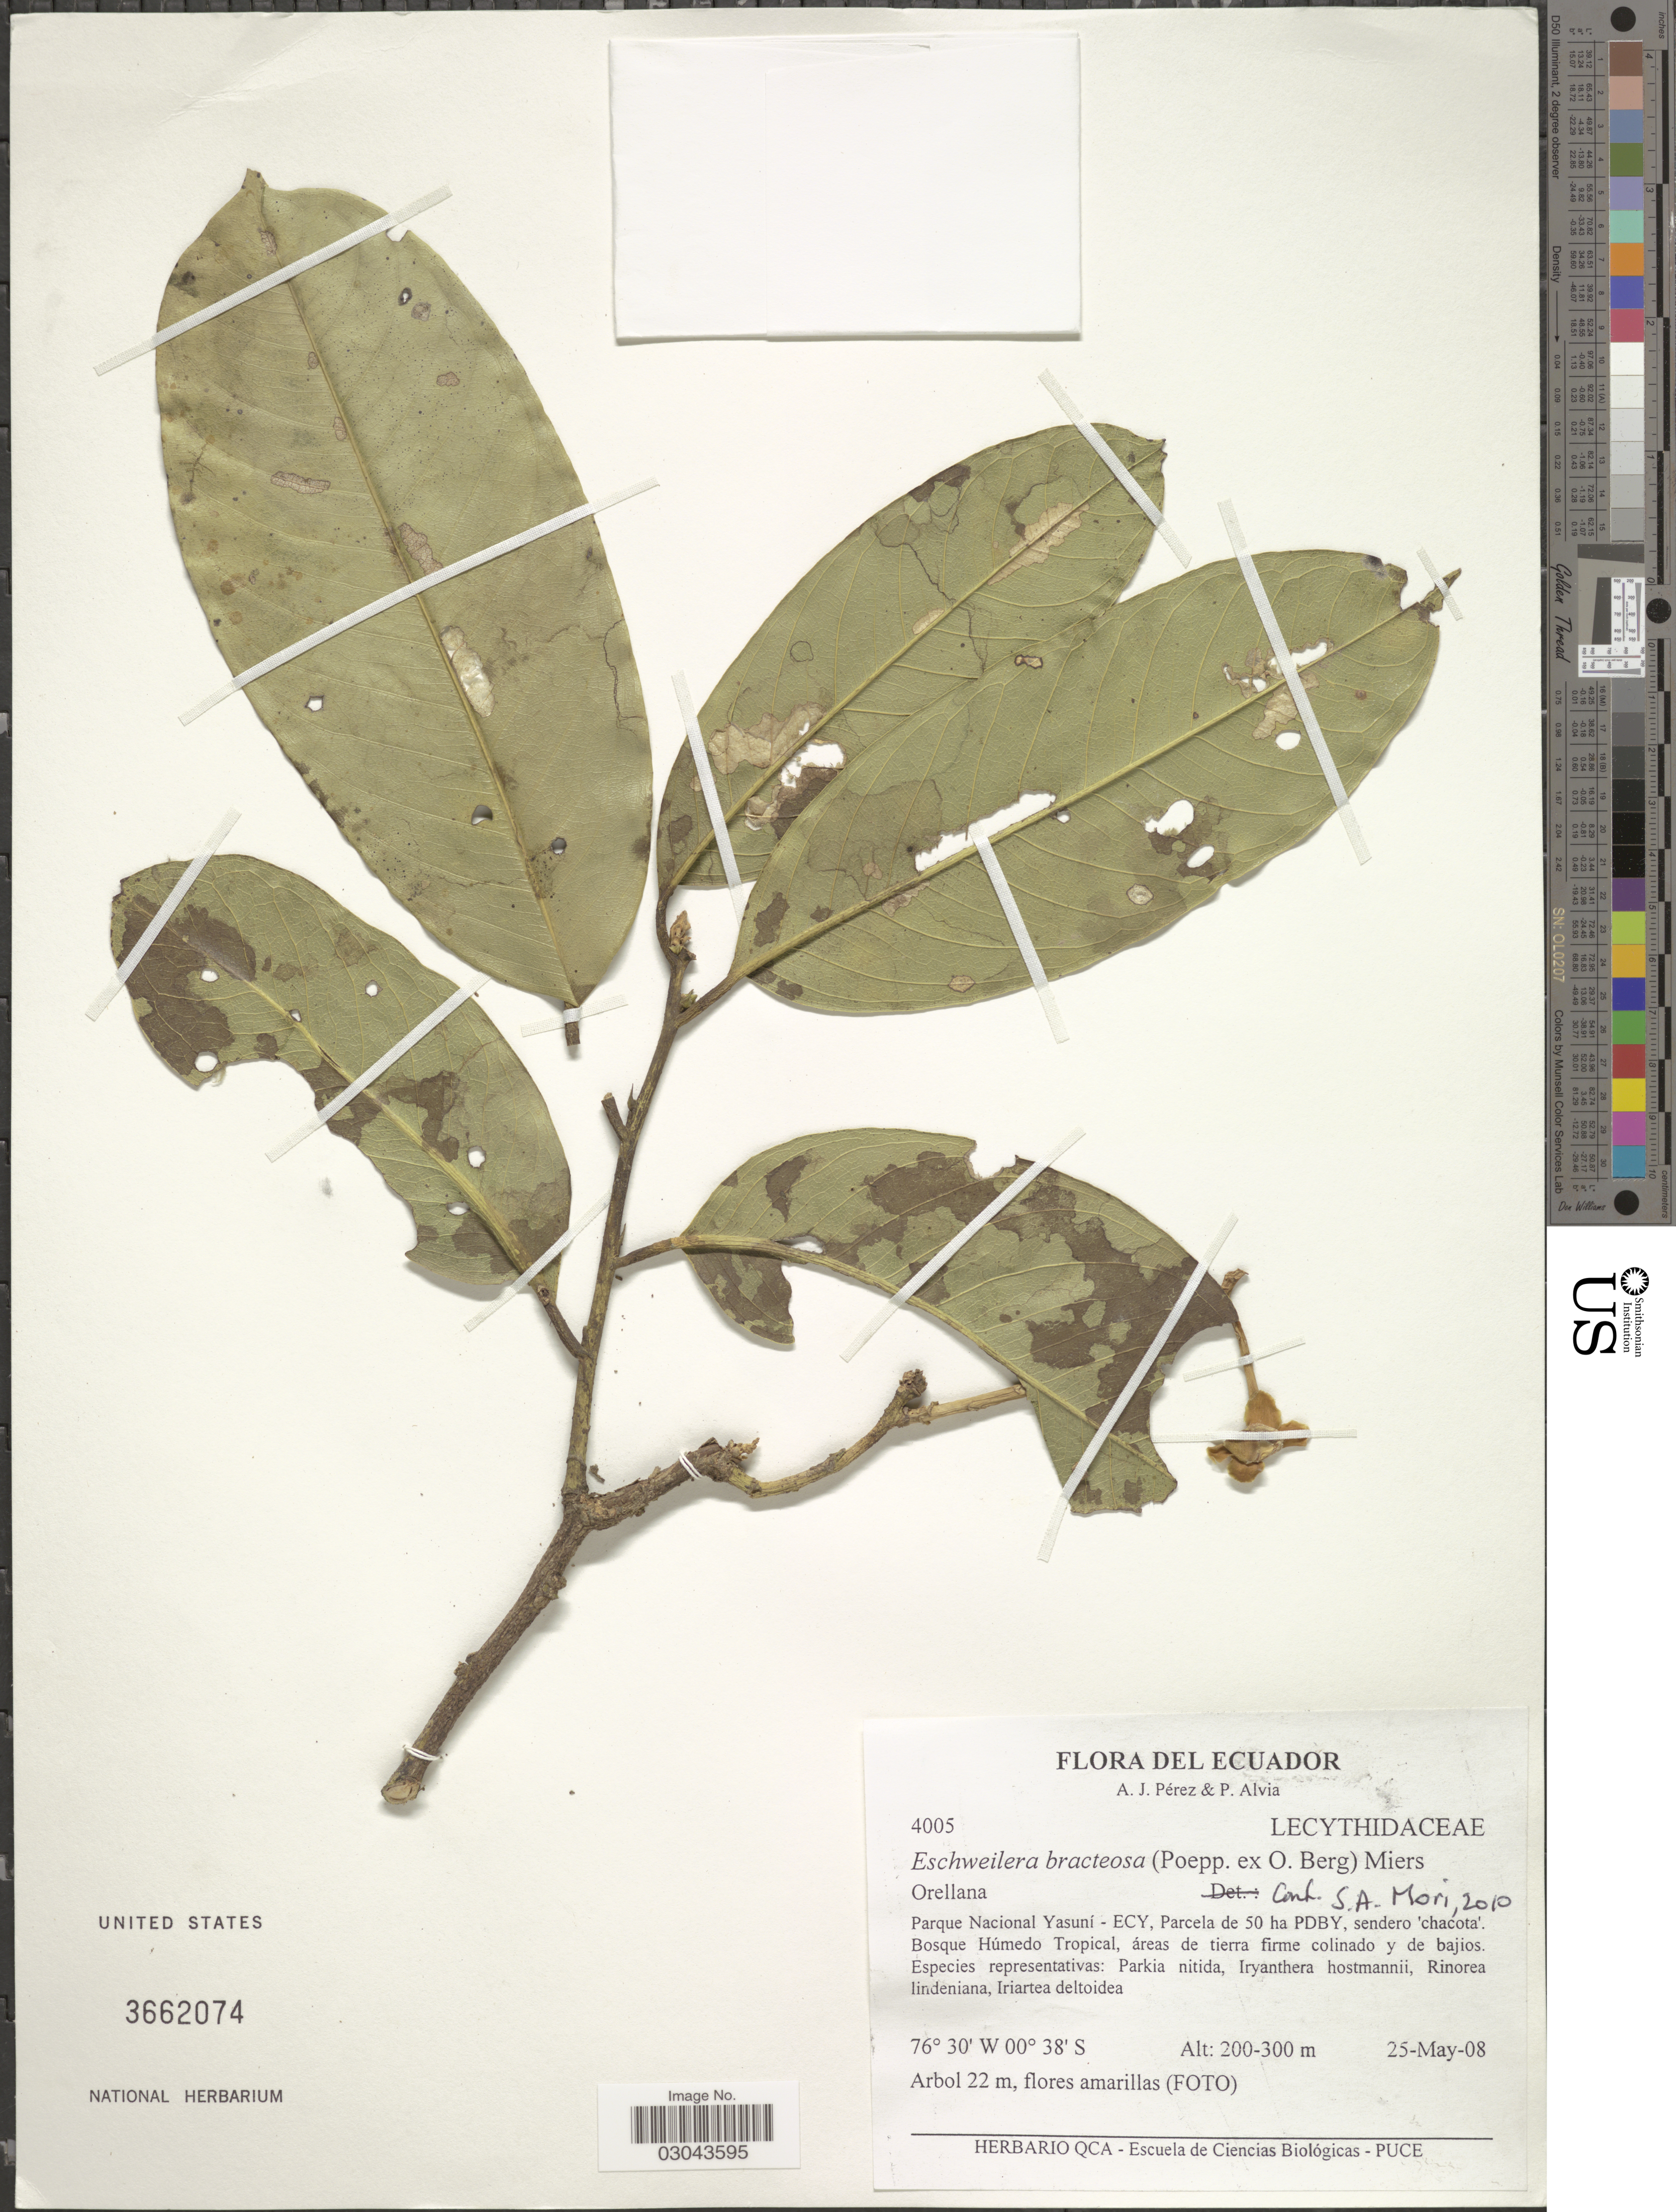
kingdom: Plantae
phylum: Tracheophyta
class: Magnoliopsida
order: Ericales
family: Lecythidaceae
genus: Eschweilera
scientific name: Eschweilera bracteosa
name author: (Poepp. ex O. Berg) Miers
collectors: A. Pérez & P. Alvia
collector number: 4005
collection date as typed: Transcribed d/m/y: 25/5/08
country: Ecuador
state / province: Orellana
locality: Parque Nacional Yasuní-ECY, Parcela de 50 ha PDBY, sendero 'chacota'.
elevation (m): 200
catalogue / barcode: US 3662074